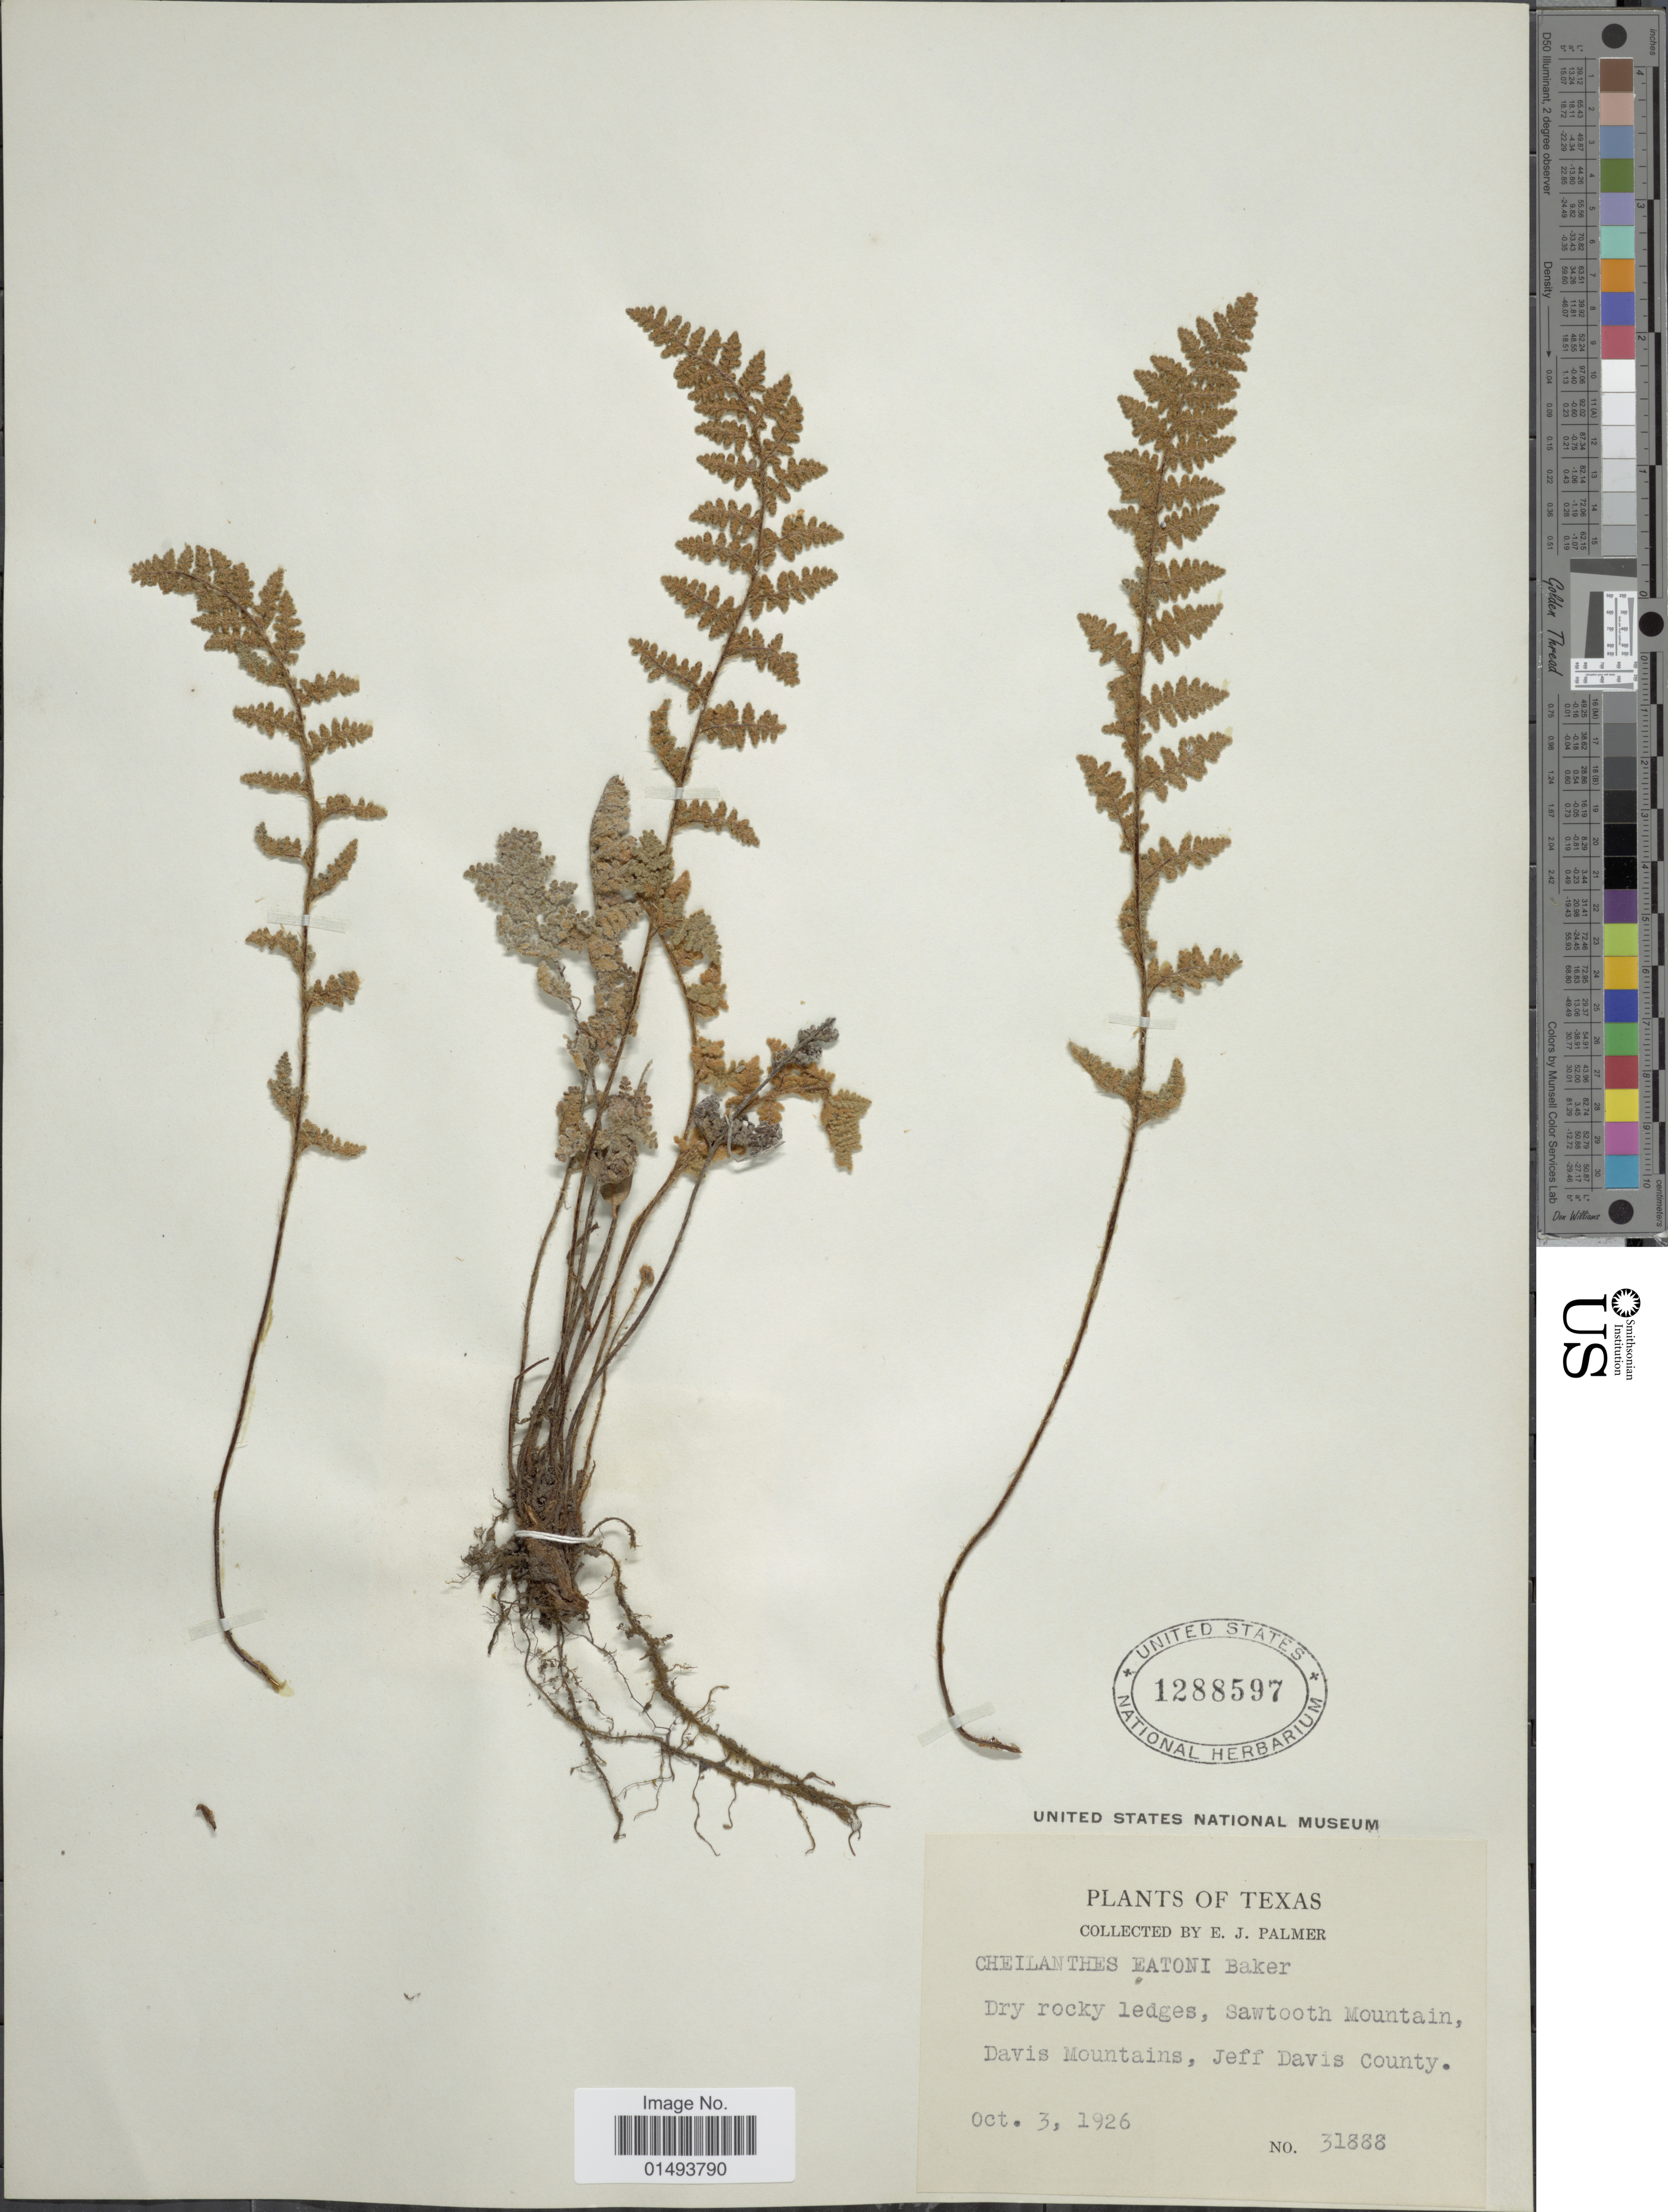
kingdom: Plantae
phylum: Tracheophyta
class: Polypodiopsida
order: Polypodiales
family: Pteridaceae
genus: Myriopteris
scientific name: Myriopteris rufa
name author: Fée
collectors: E. J. Palmer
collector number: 31888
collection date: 1926-10-03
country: United States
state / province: Texas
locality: Plants of Texas, dry rock ledges, Sawtooth Mountain, Davis Mountains, Jeff Davis County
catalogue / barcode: US 1288597